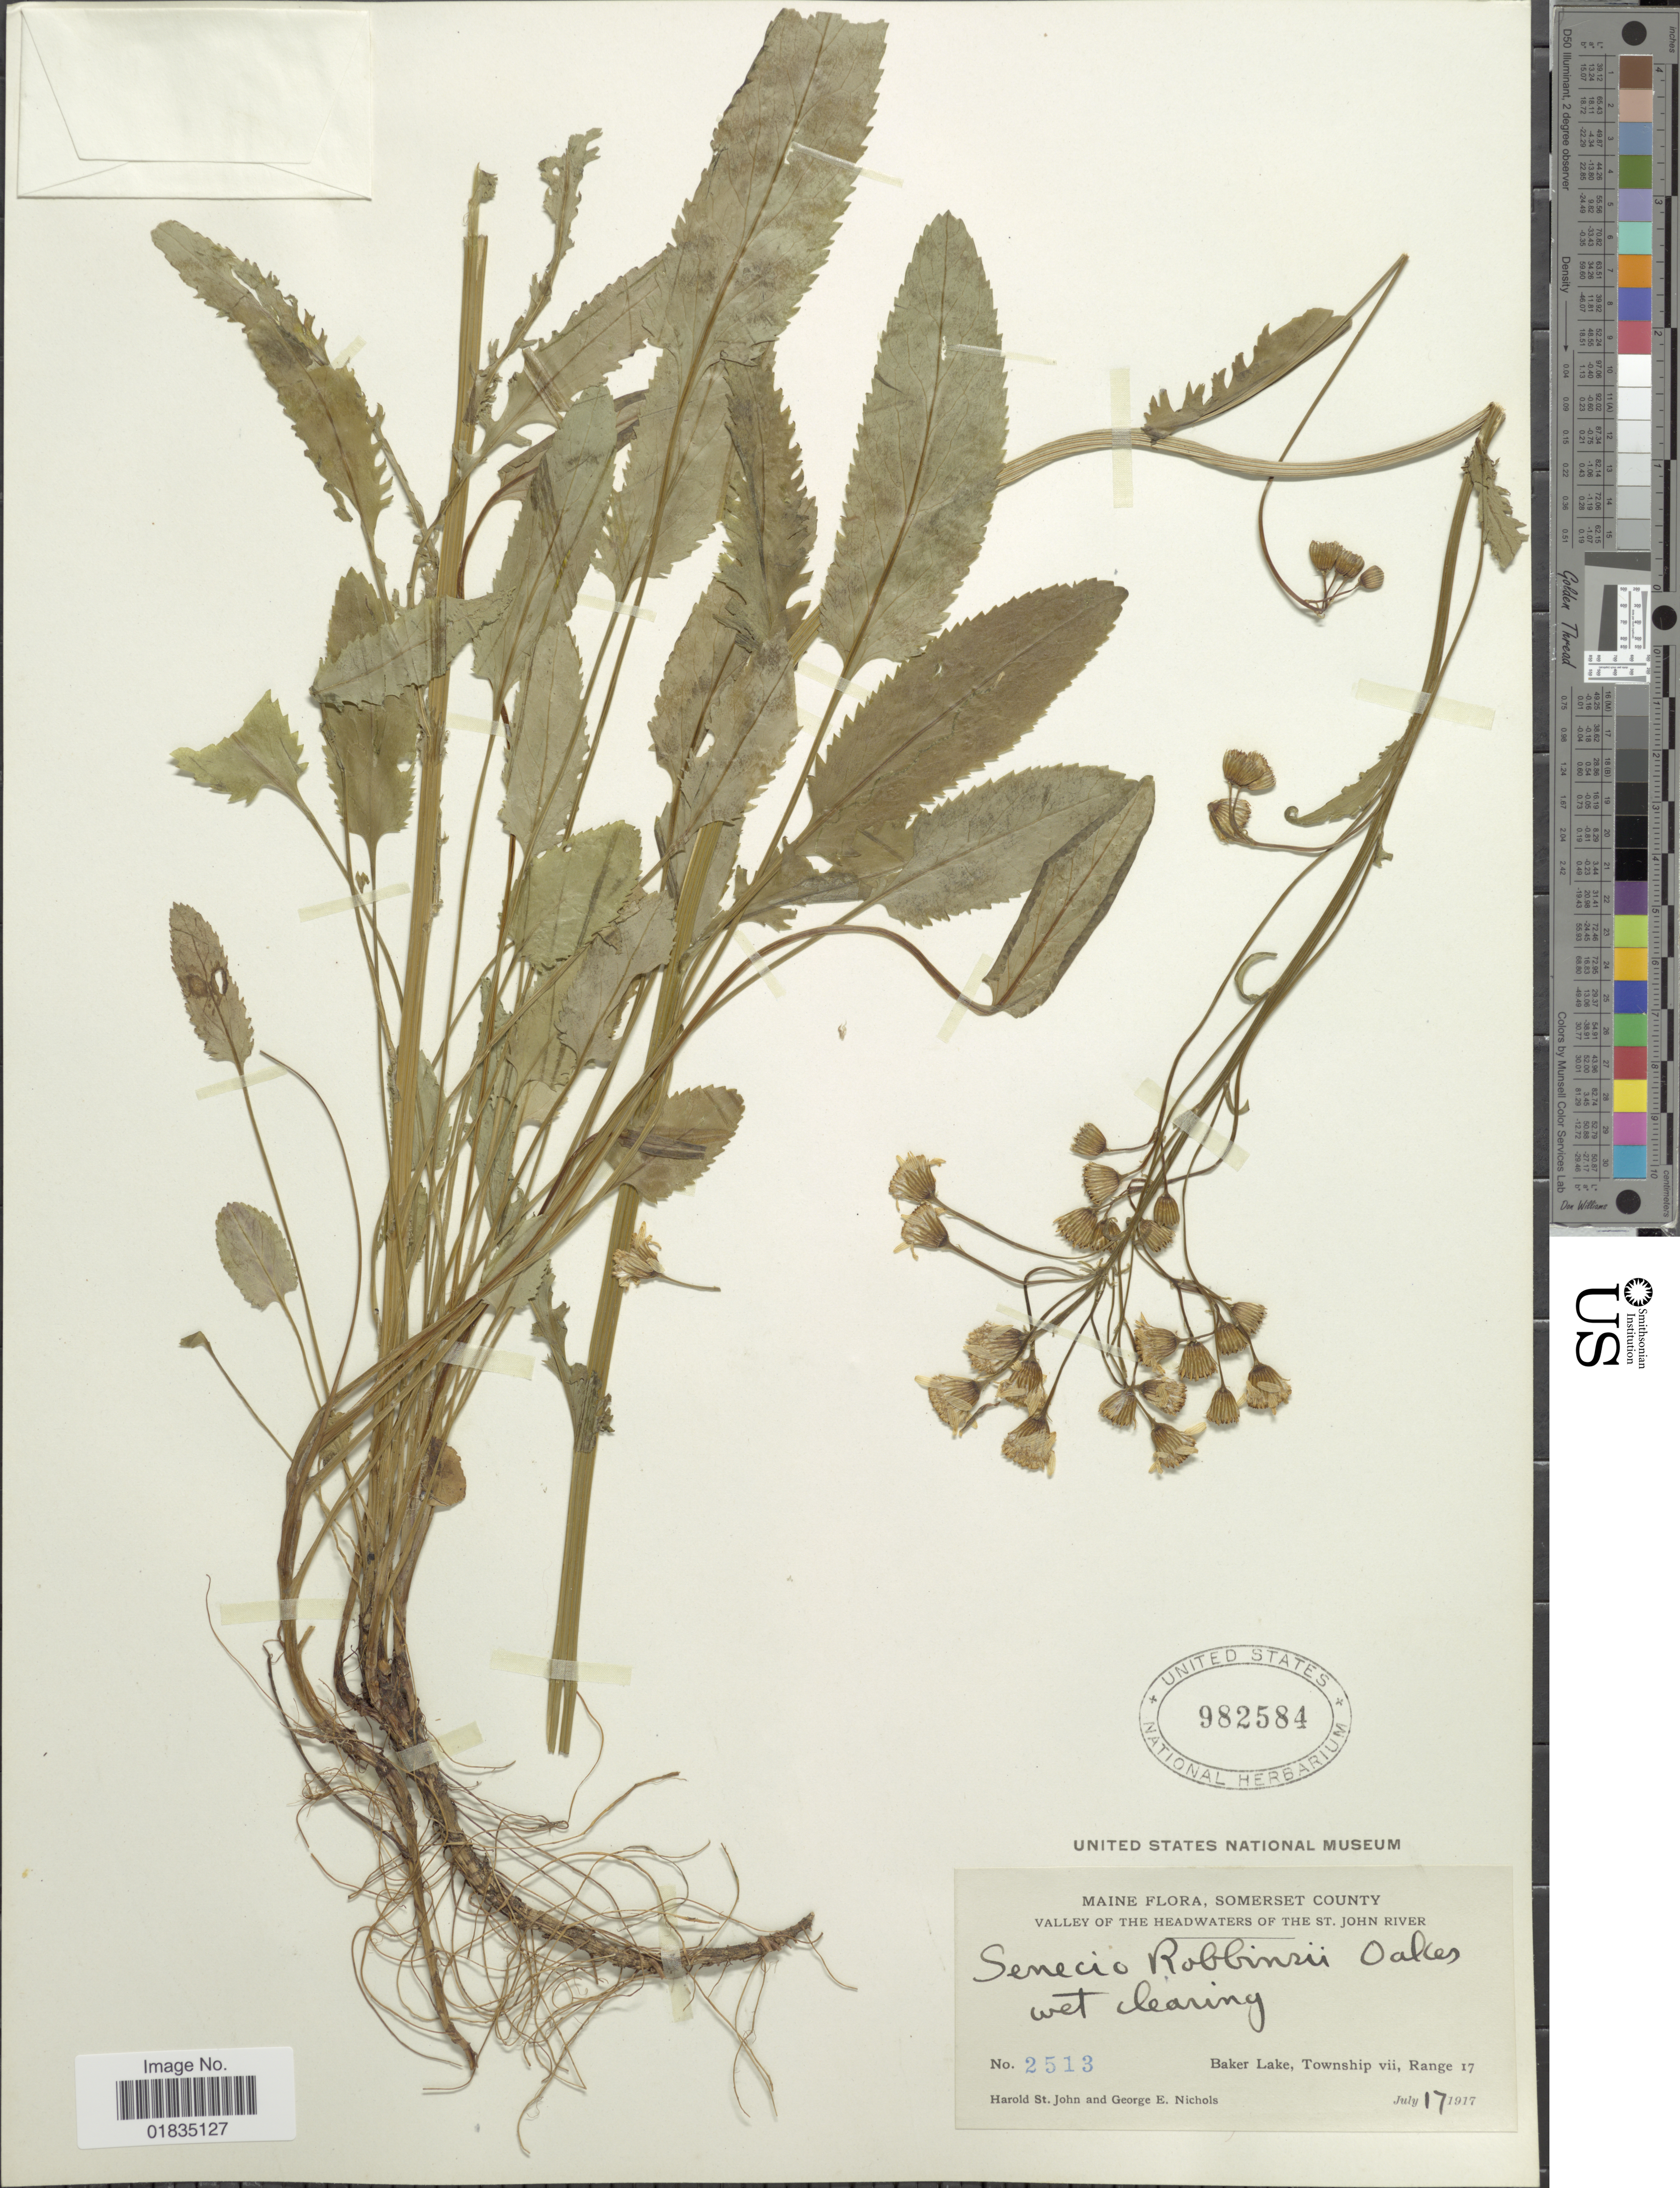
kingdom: Plantae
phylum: Tracheophyta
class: Magnoliopsida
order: Asterales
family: Asteraceae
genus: Packera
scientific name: Packera schweinitziana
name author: (Nutt.) W.A. Weber & Á. Löve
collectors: H. St. John & G. E. Nichols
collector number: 2513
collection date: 1917-07-17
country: United States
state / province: Maine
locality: Somerset County, Baker Lake, Township vii, Range 17, valley of the headwaters of the St. John River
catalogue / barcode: US 982584